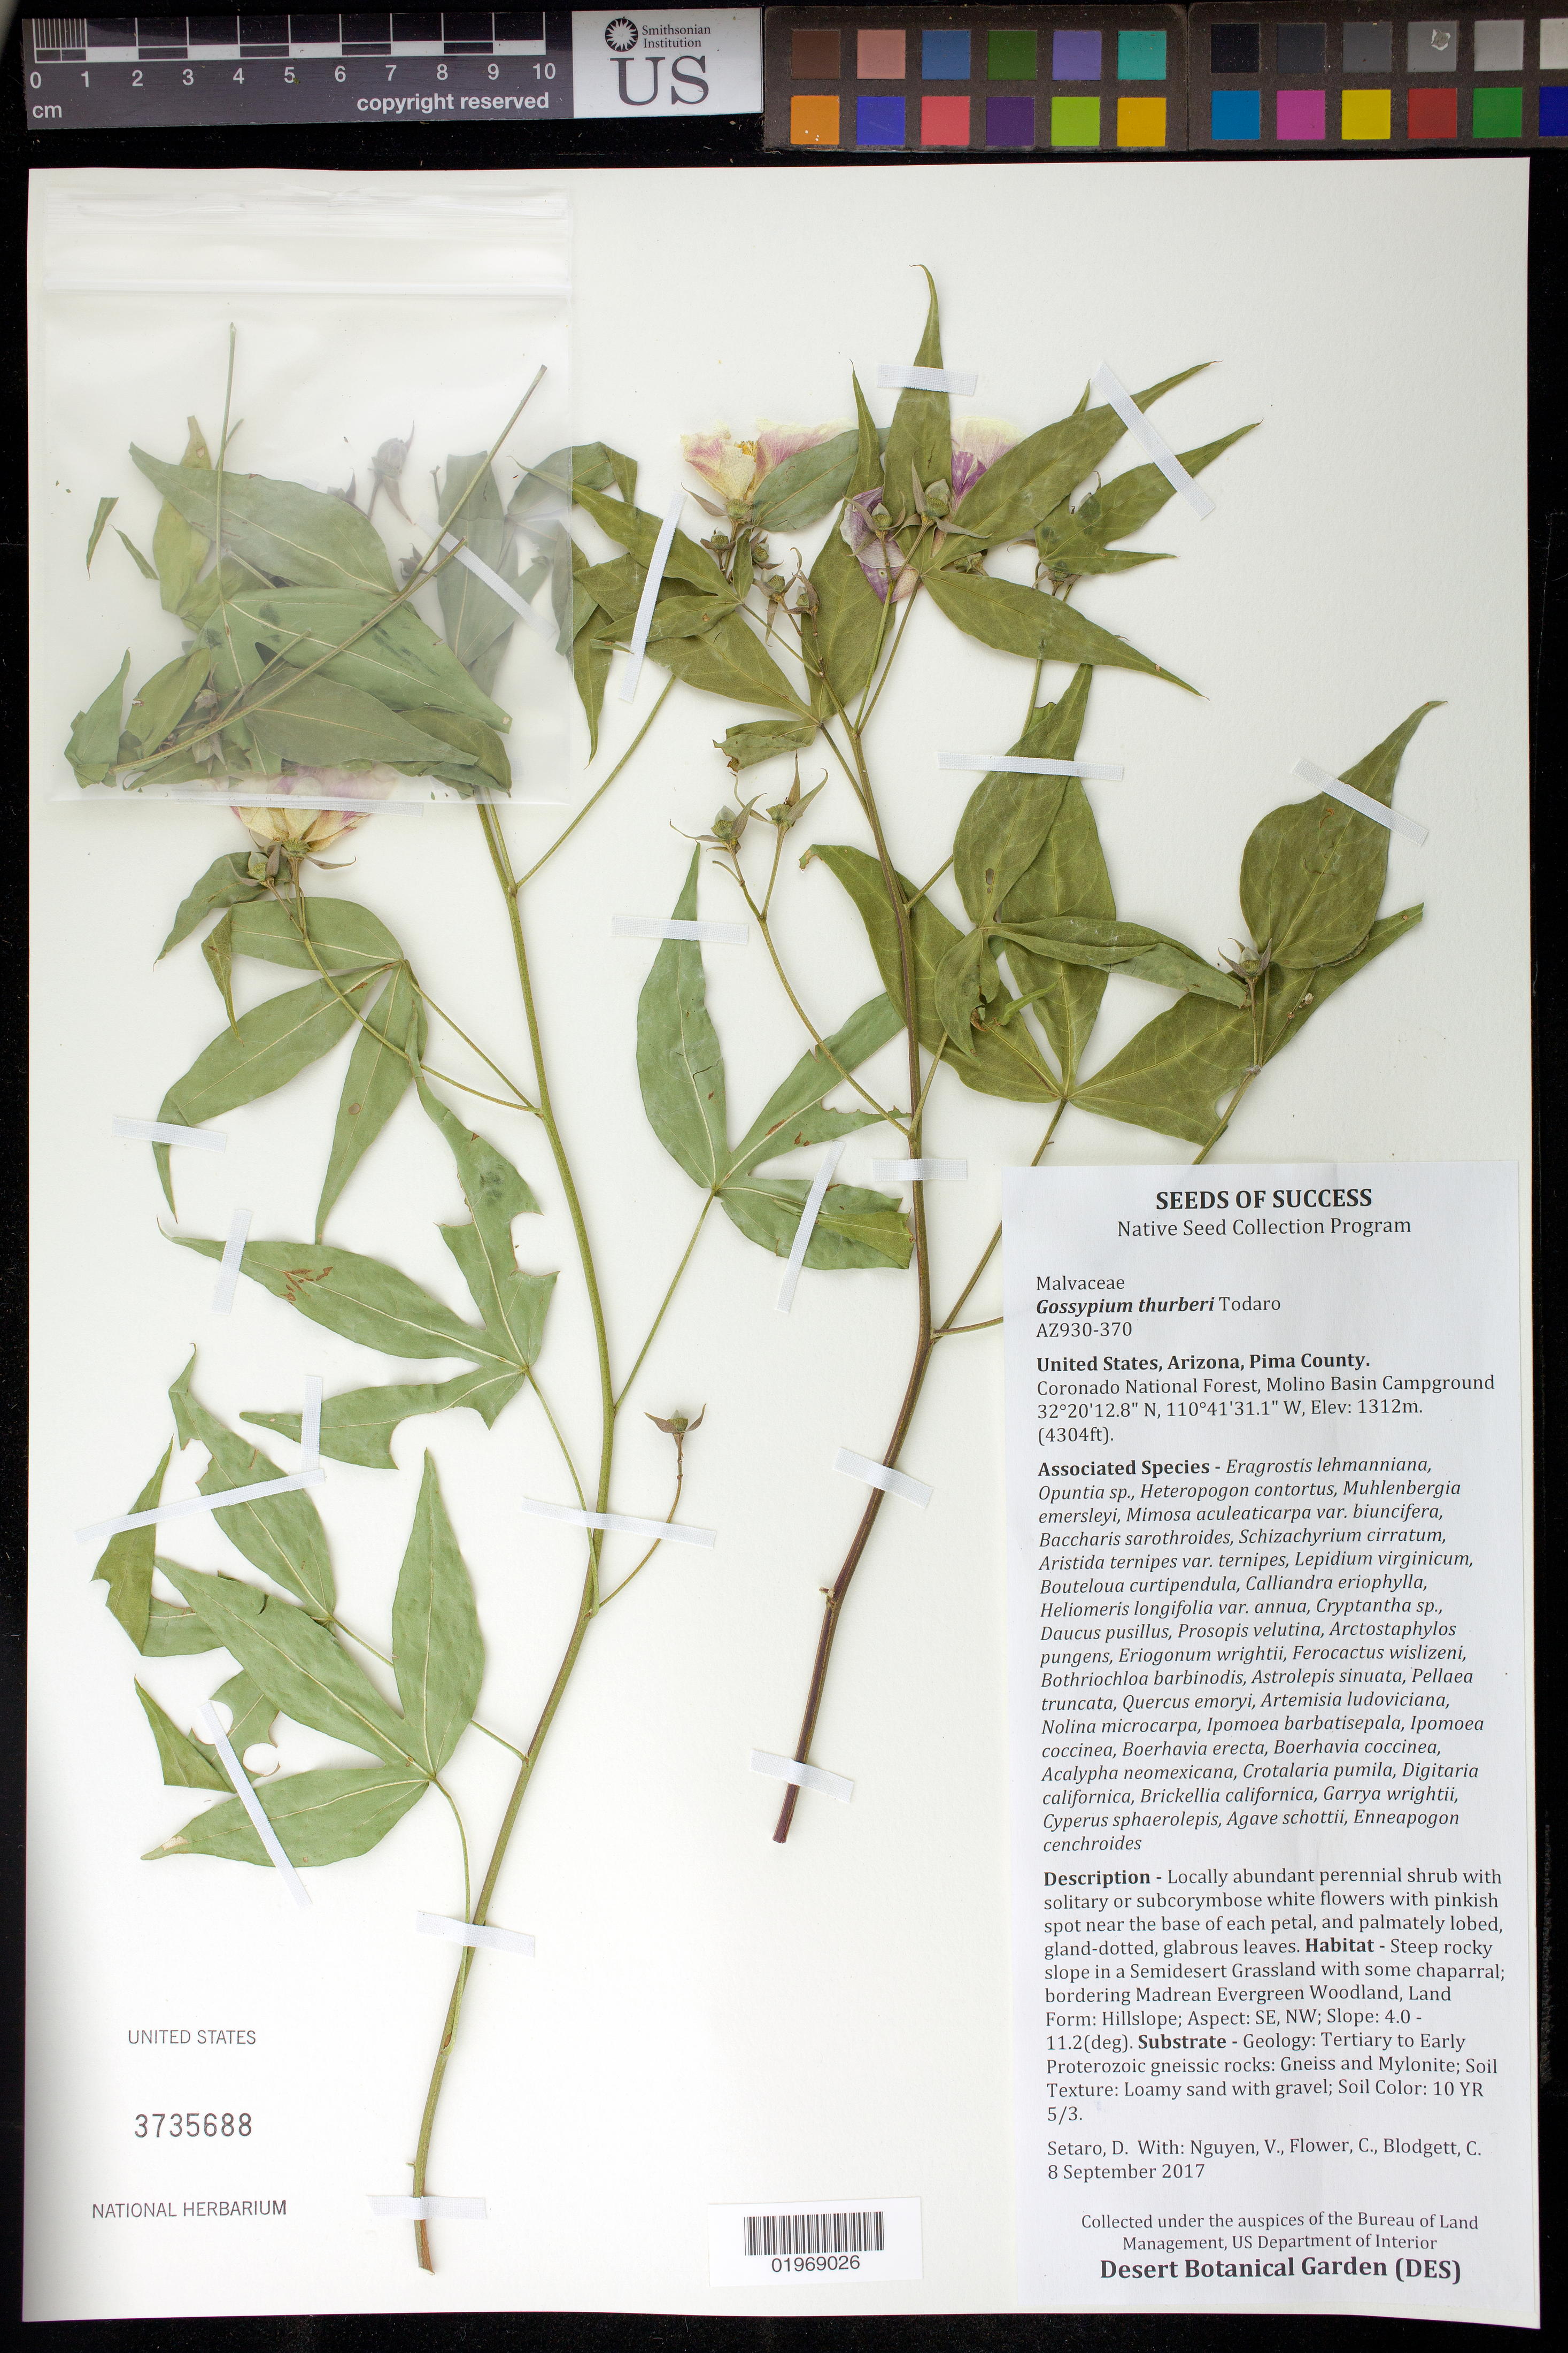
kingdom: Plantae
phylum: Tracheophyta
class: Magnoliopsida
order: Malvales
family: Malvaceae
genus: Gossypium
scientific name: Gossypium thurberi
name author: Tod.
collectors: D. Setaro, C. Flower, V. Nguyen & C. Blodgett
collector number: AZ930-370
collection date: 2017-09-08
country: United States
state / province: Arizona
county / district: Pima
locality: Coronado National Forest, Molino Basin Campground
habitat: Steep rocky slope in a Semidesert Grassland with some chapparal; bordering Madrean Evergreen Woodland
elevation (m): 1312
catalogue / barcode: US 3735688